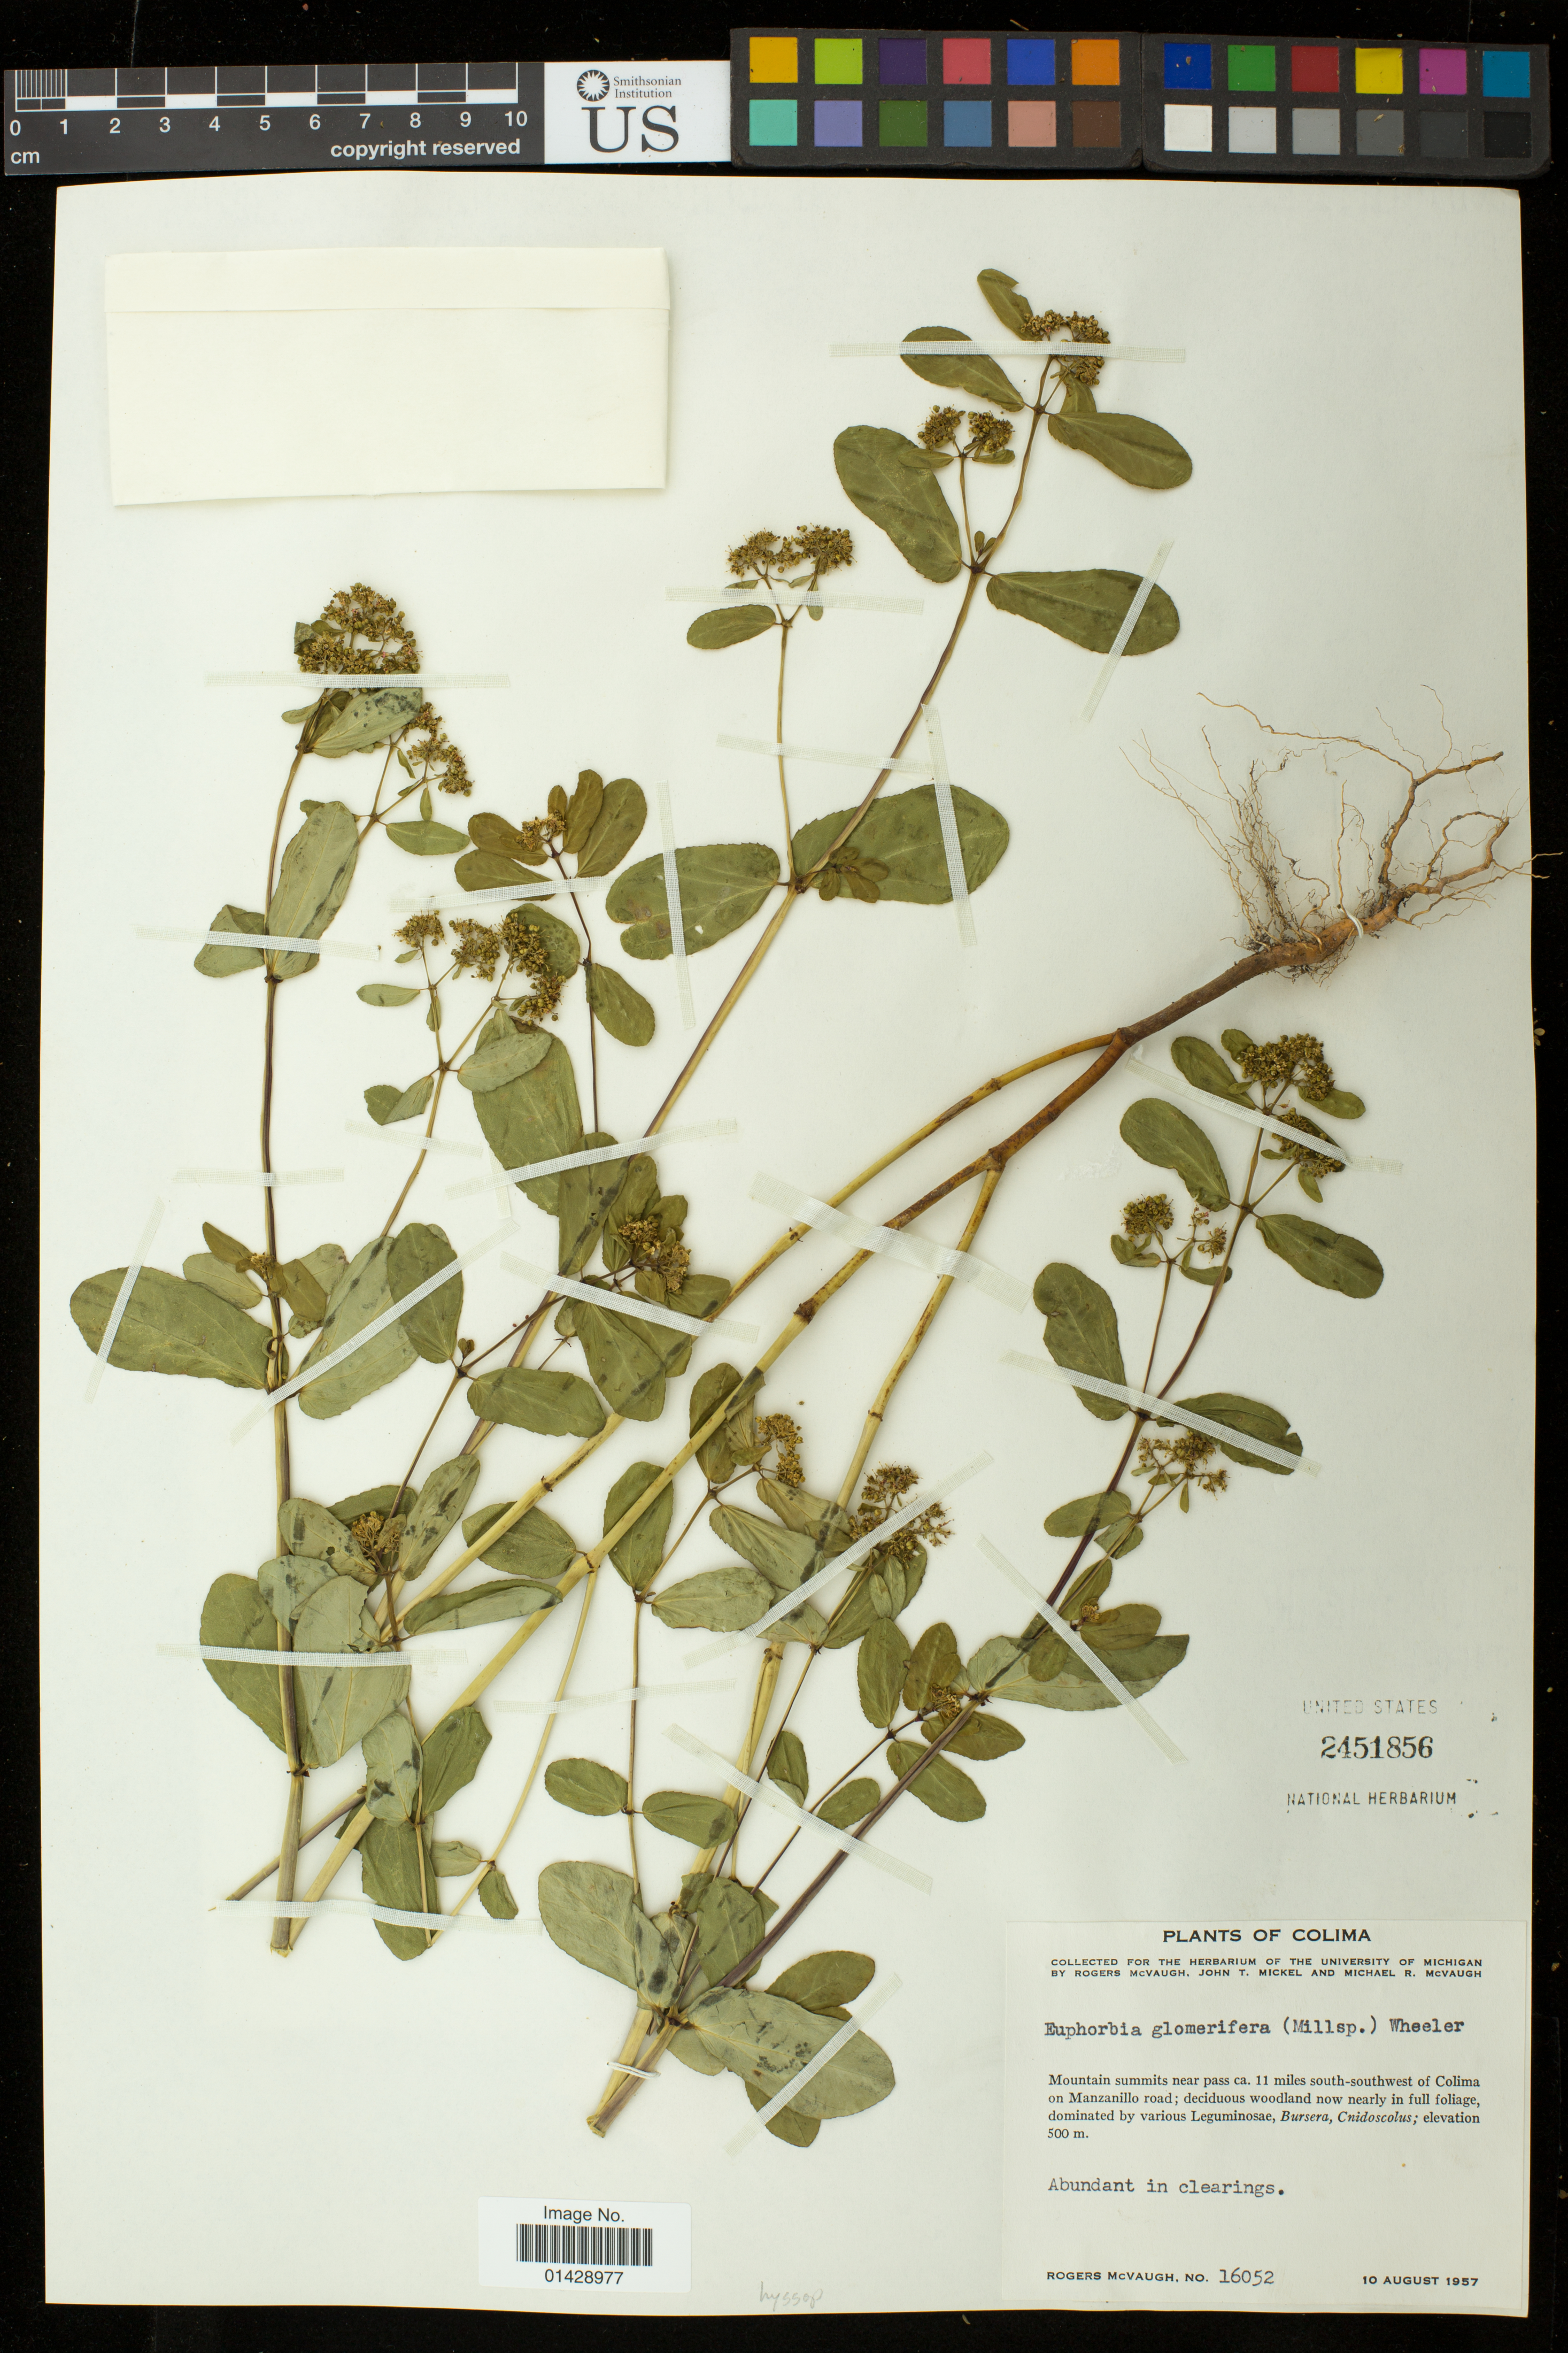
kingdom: Plantae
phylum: Tracheophyta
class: Magnoliopsida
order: Malpighiales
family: Euphorbiaceae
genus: Euphorbia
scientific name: Euphorbia hypericifolia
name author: L.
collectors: R. McVaugh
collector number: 16052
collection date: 1957-08-10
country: Mexico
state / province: Colima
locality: Mountain summits near pass ca. 11 miles south-southwest of Colima on Manzanillo road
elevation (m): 500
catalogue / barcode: US 2451856